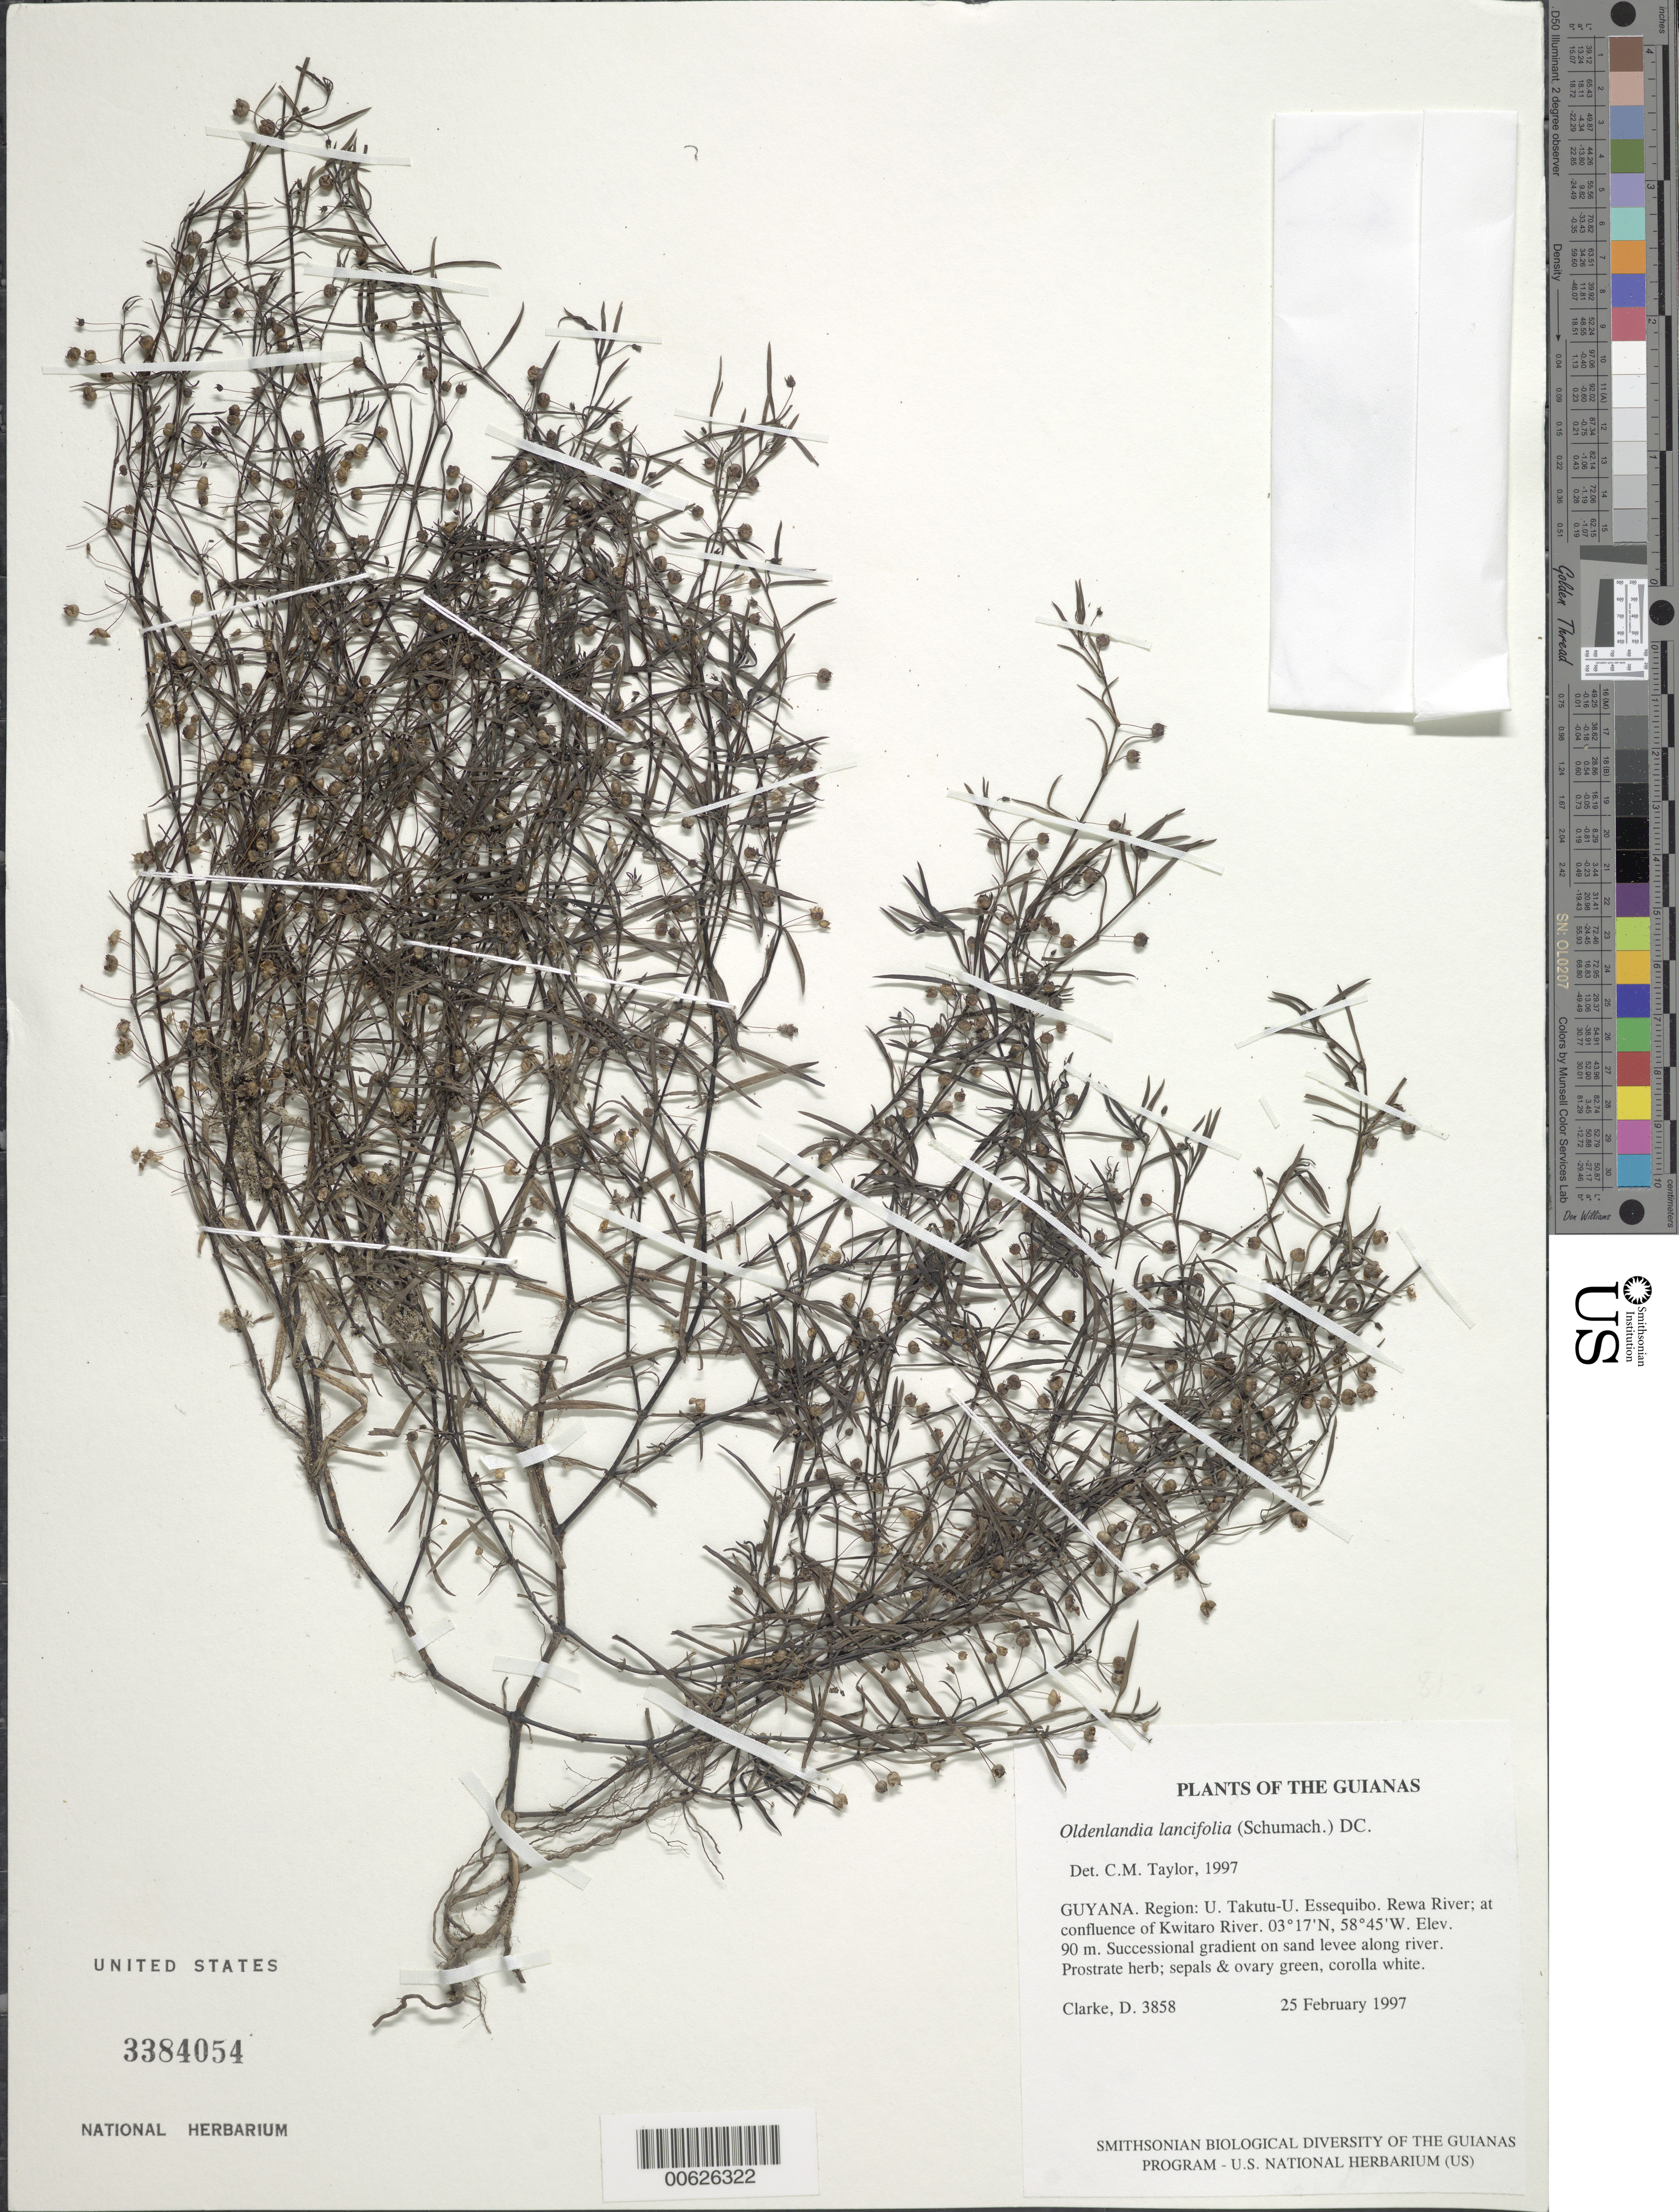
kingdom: Plantae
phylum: Tracheophyta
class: Magnoliopsida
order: Gentianales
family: Rubiaceae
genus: Oldenlandia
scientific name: Oldenlandia lancifolia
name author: (Schumach.) DC.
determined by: Taylor, Charlotte M.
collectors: H. D. Clarke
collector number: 3858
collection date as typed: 25 February 1997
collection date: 1997-02-25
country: Guyana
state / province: U. Takutu-U. Essequibo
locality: Rewa River; at confluence of Kwitaro River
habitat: Successional gradient on sand levee along river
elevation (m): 90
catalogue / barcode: US 3384054